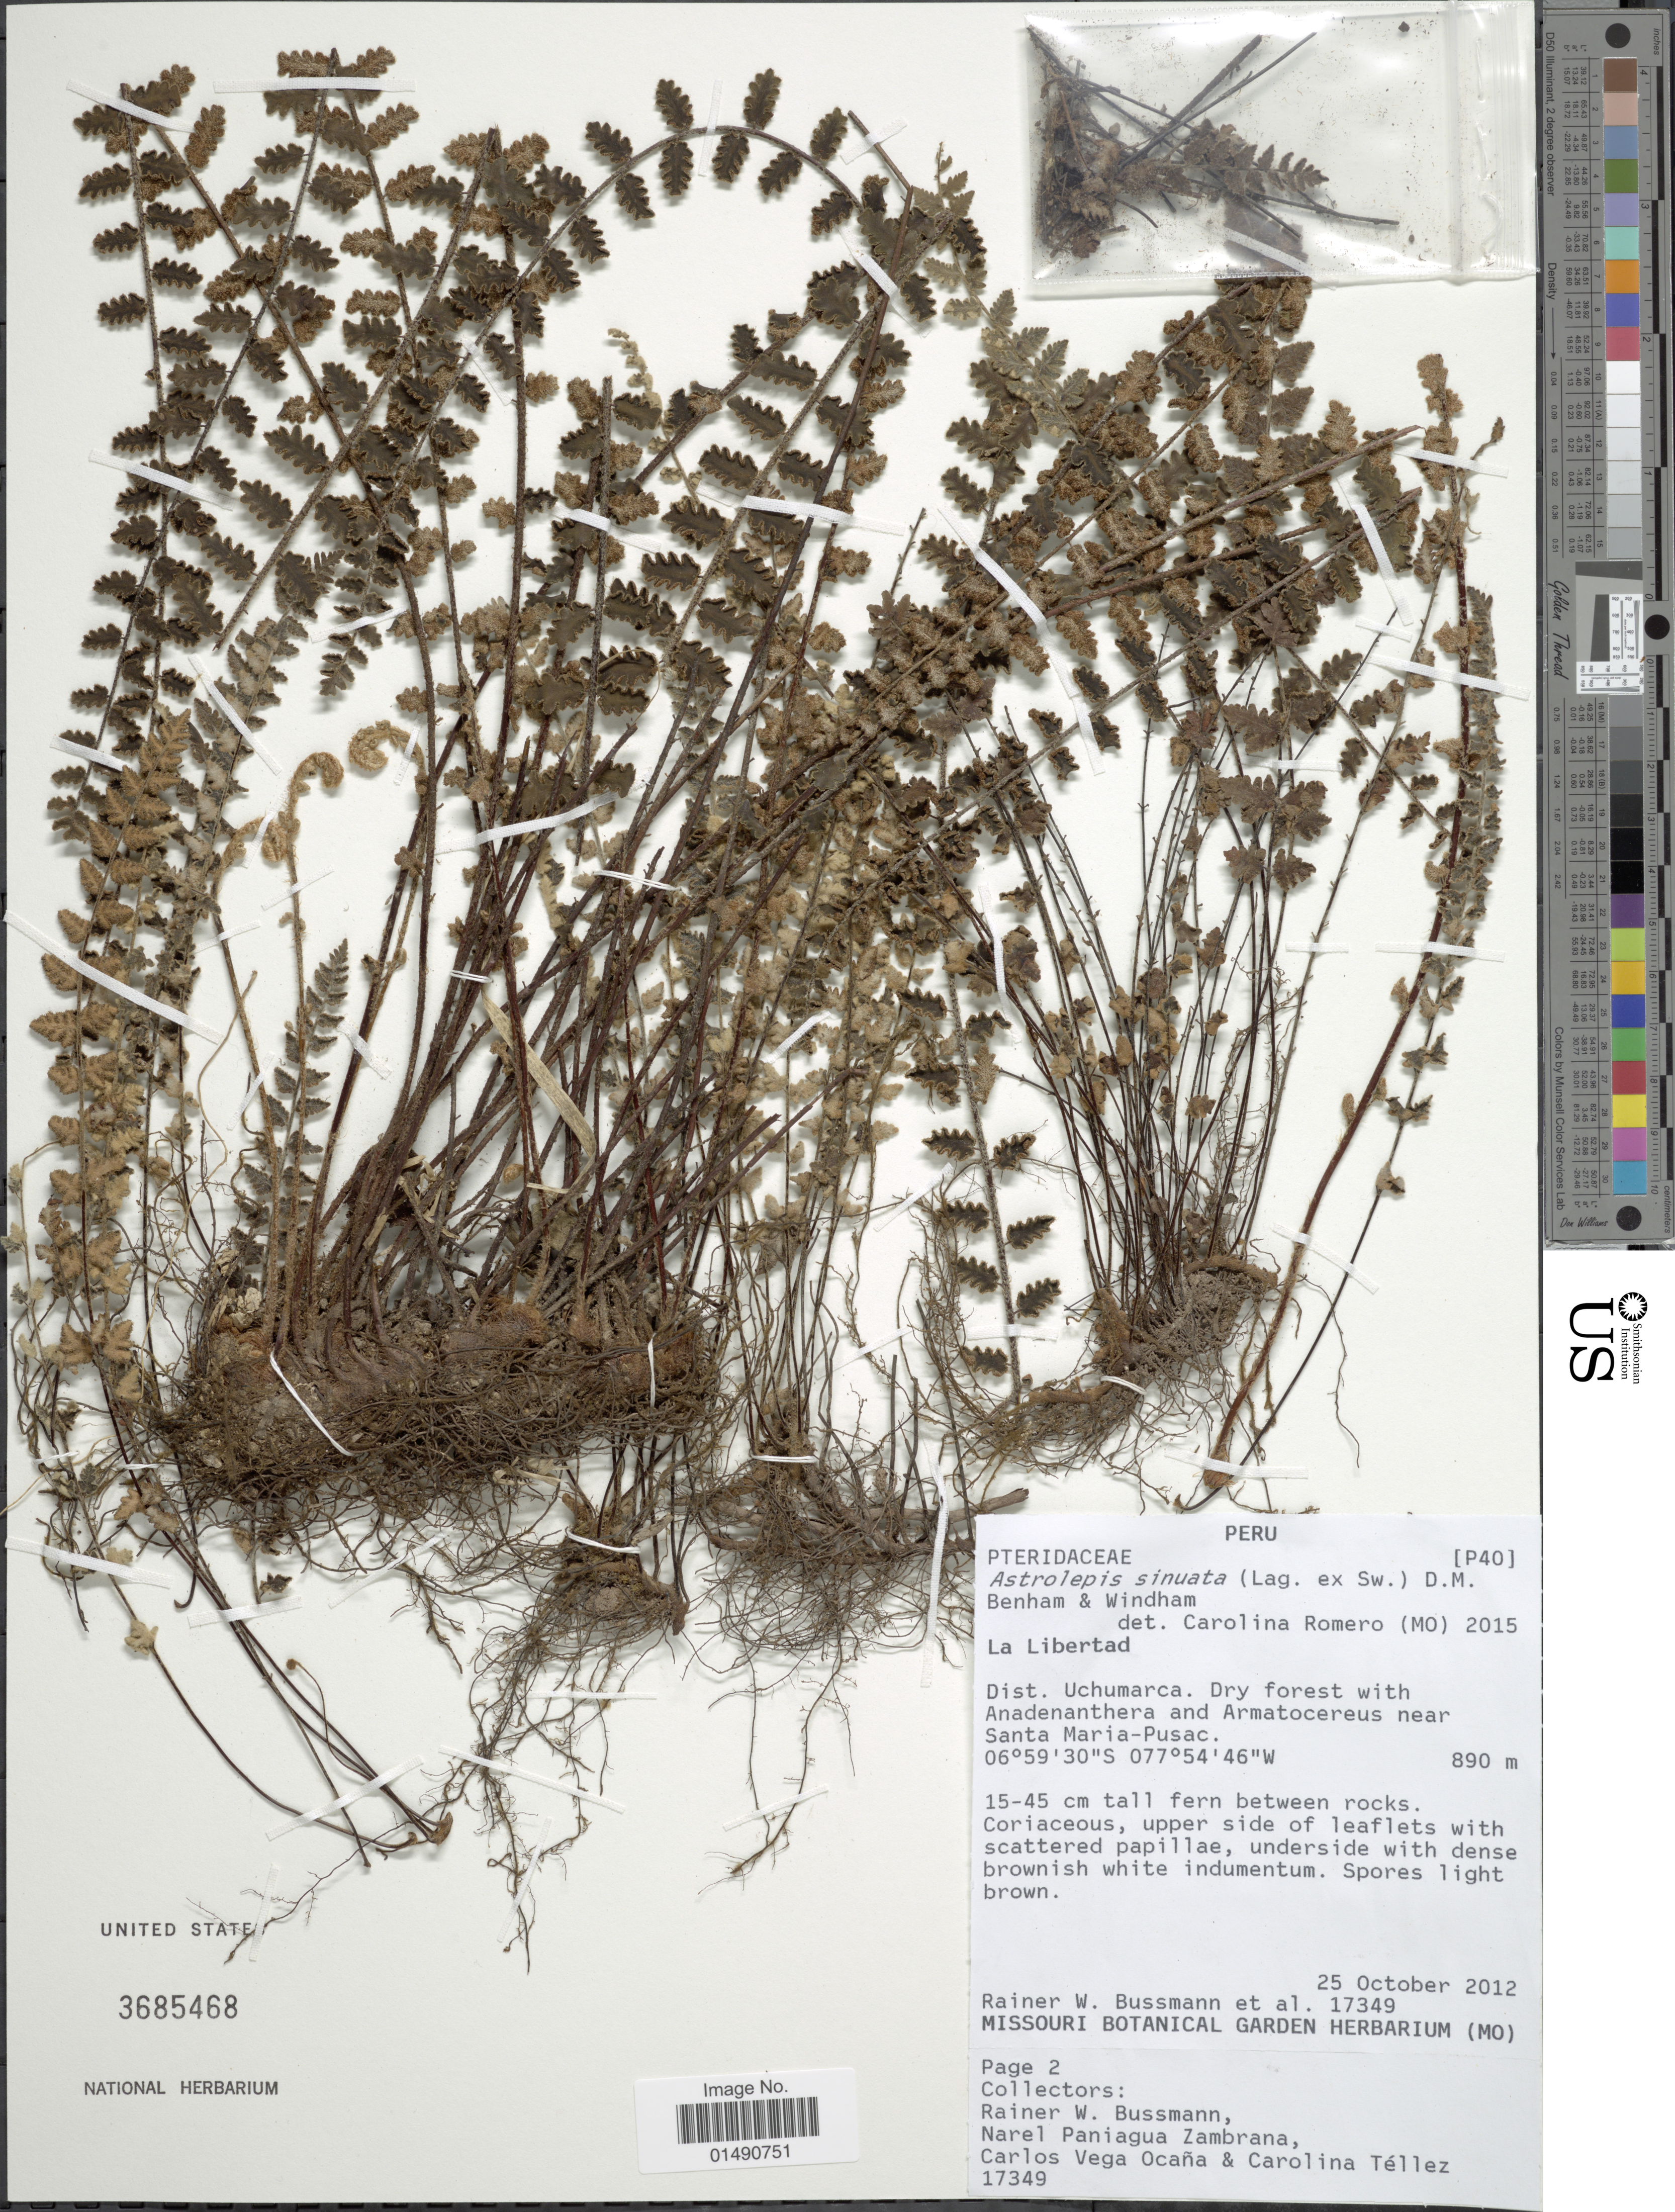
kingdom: Plantae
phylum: Tracheophyta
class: Polypodiopsida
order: Polypodiales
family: Pteridaceae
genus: Astrolepis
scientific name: Astrolepis sinuata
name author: (Lag. ex Sw.) D.M. Benham & Windham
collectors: R. W. Bussmann, N. Paniagua Zambrana, C. Vega & C. Téllez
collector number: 17349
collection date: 2012-10-25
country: Peru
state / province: La Libertad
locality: Dist. uchumarca, near Santa Maria-Pusac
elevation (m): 890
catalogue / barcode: US 3685468